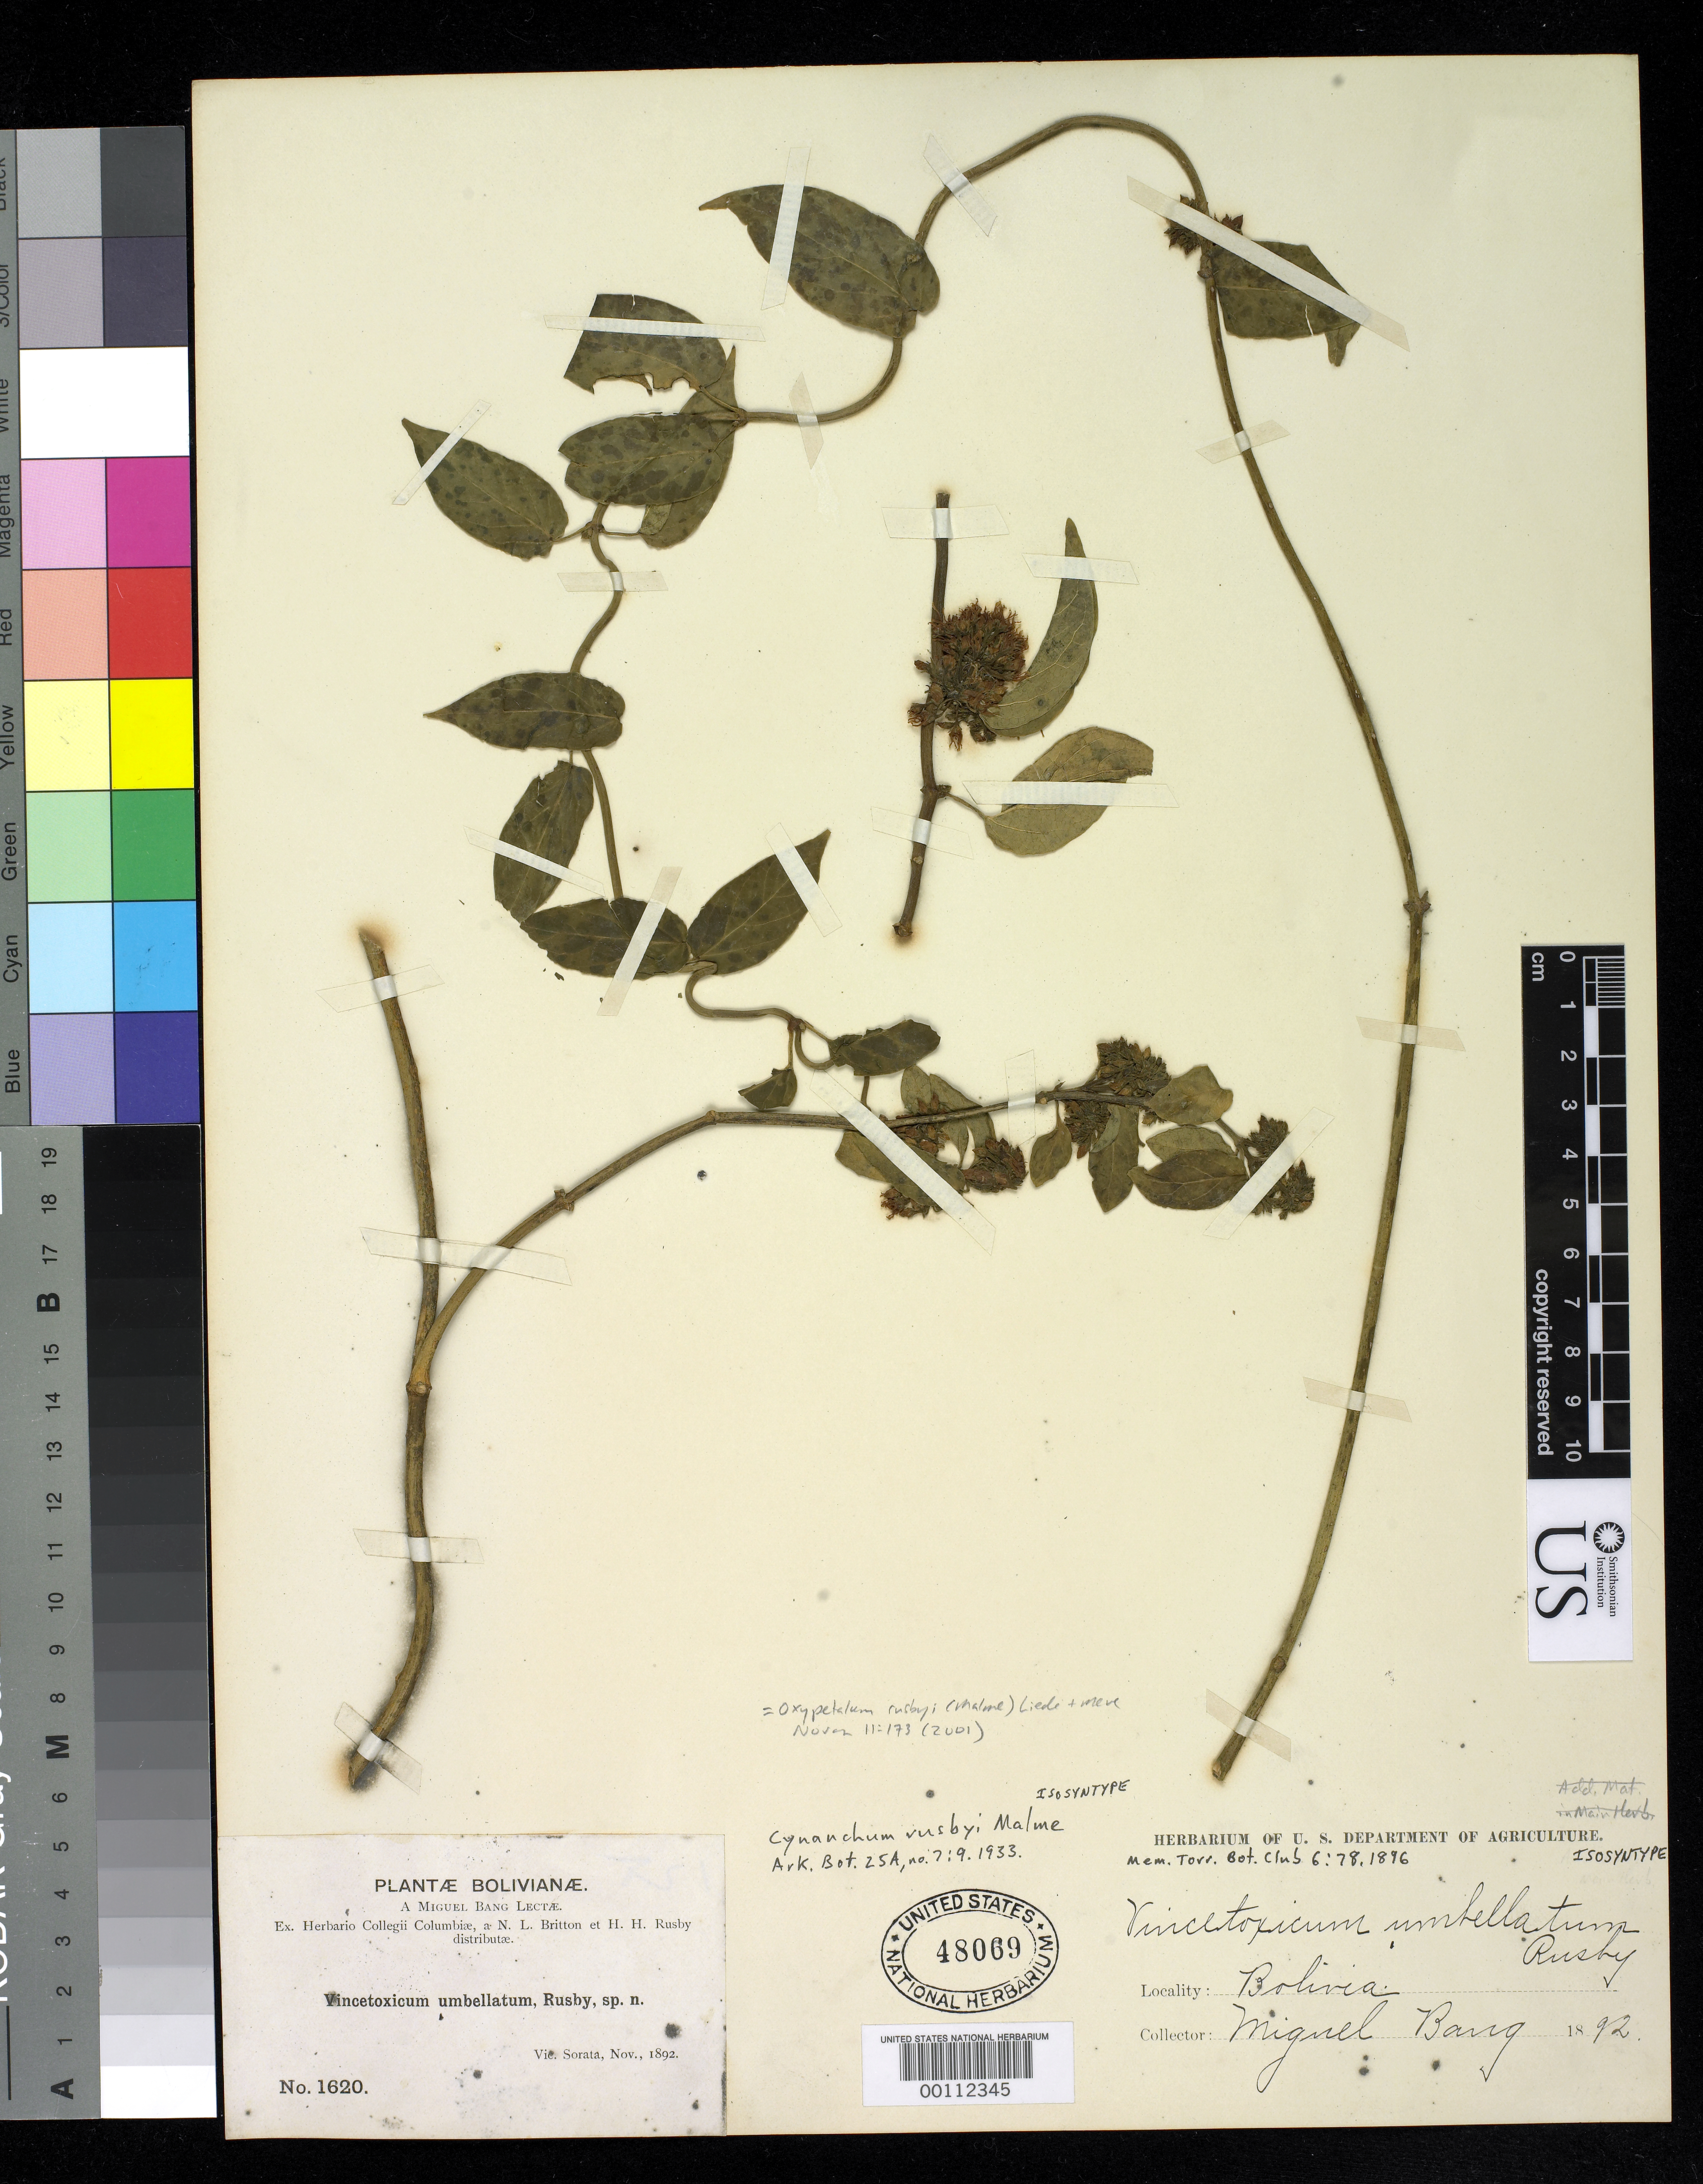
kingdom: Plantae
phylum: Tracheophyta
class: Magnoliopsida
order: Gentianales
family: Apocynaceae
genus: Vincetoxicum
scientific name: Vincetoxicum umbellatum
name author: Rusby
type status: Type Collection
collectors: M. Bang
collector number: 1620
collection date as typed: Nov 1892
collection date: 1892-11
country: Bolivia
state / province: La Paz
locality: Vic. Sorata.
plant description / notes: Cited by Liede & Meve, Novon 11: 173 (2001).; Also a type of Cynanchum rusby Malme.; Nom. nov. based on Vincetoxicum umbellatum Rusby, non Cynanchum umbellatum Vell. Cited by Liede & Meve, Novon 11: 173 (2001).; Also a type of Vincetoxicum umbellatum Rusby.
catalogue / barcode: US 48069